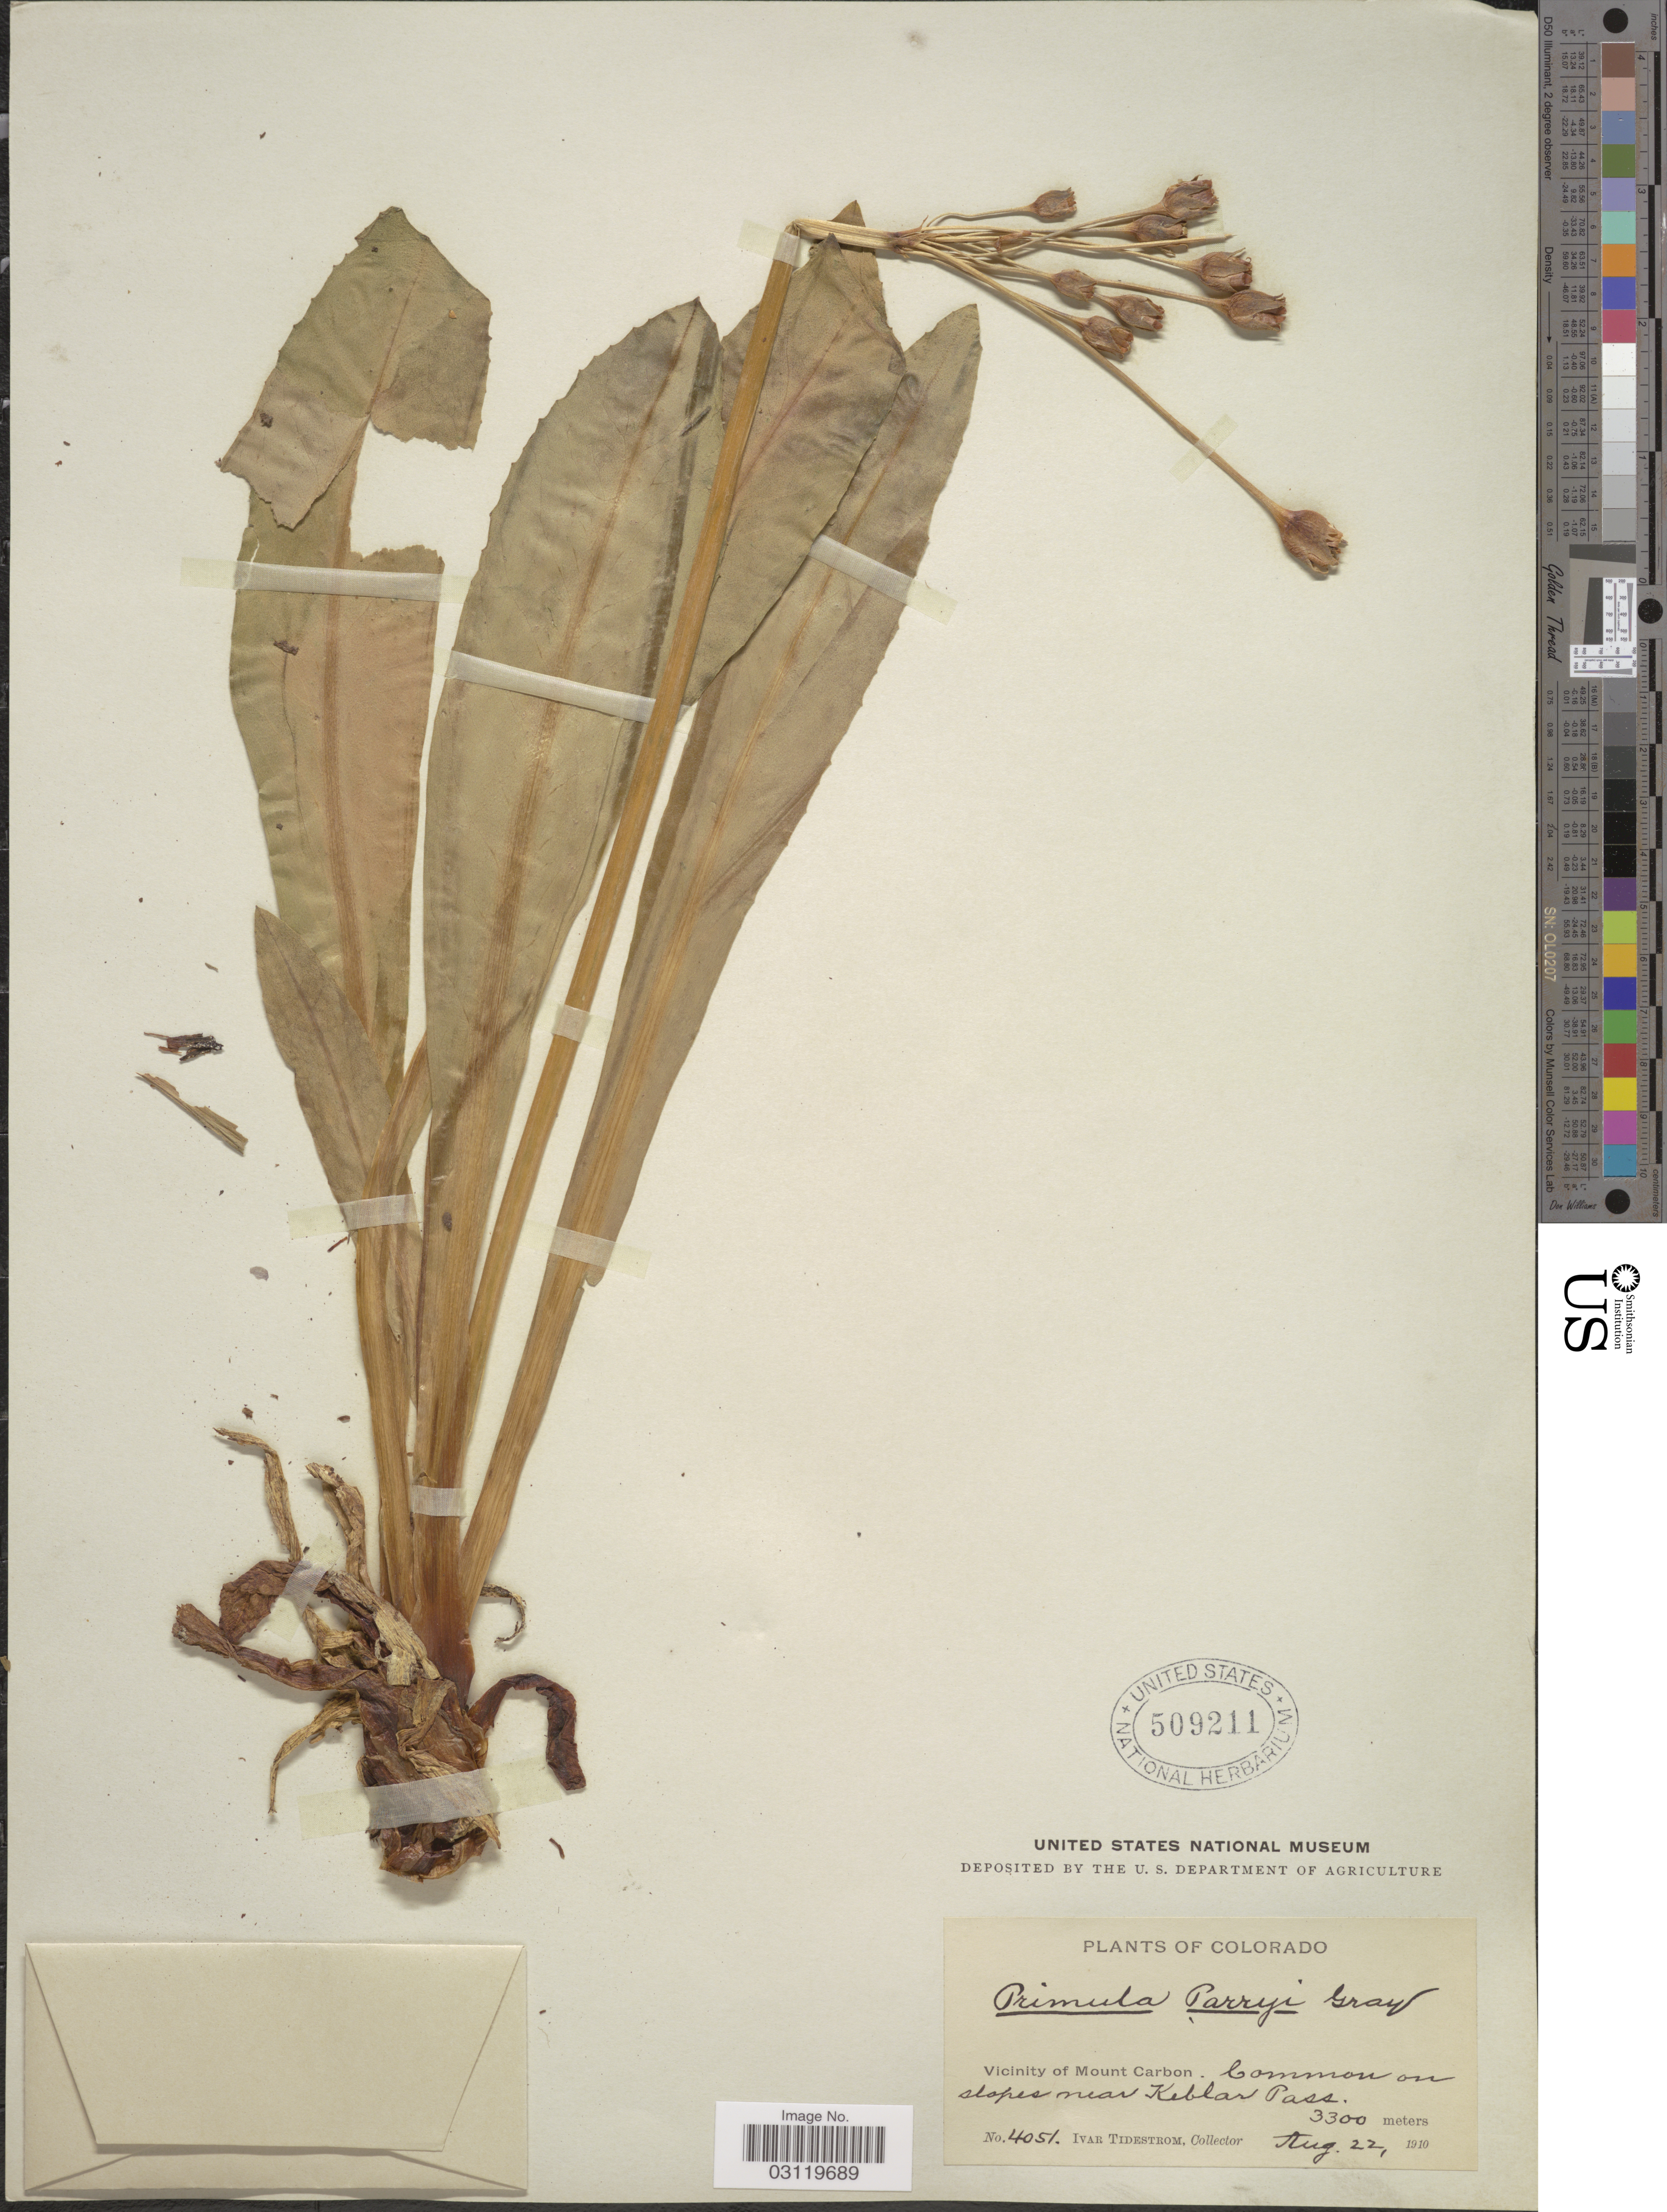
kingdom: Plantae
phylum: Tracheophyta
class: Magnoliopsida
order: Ericales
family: Primulaceae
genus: Primula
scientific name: Primula parryi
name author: A. Gray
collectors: I. F. Tidestrom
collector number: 4051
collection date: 1910-08-22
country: United States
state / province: Colorado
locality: Vicinity of Mount Carbon. Common on slopes near Keblar Pass.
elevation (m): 3300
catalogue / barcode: US 509211